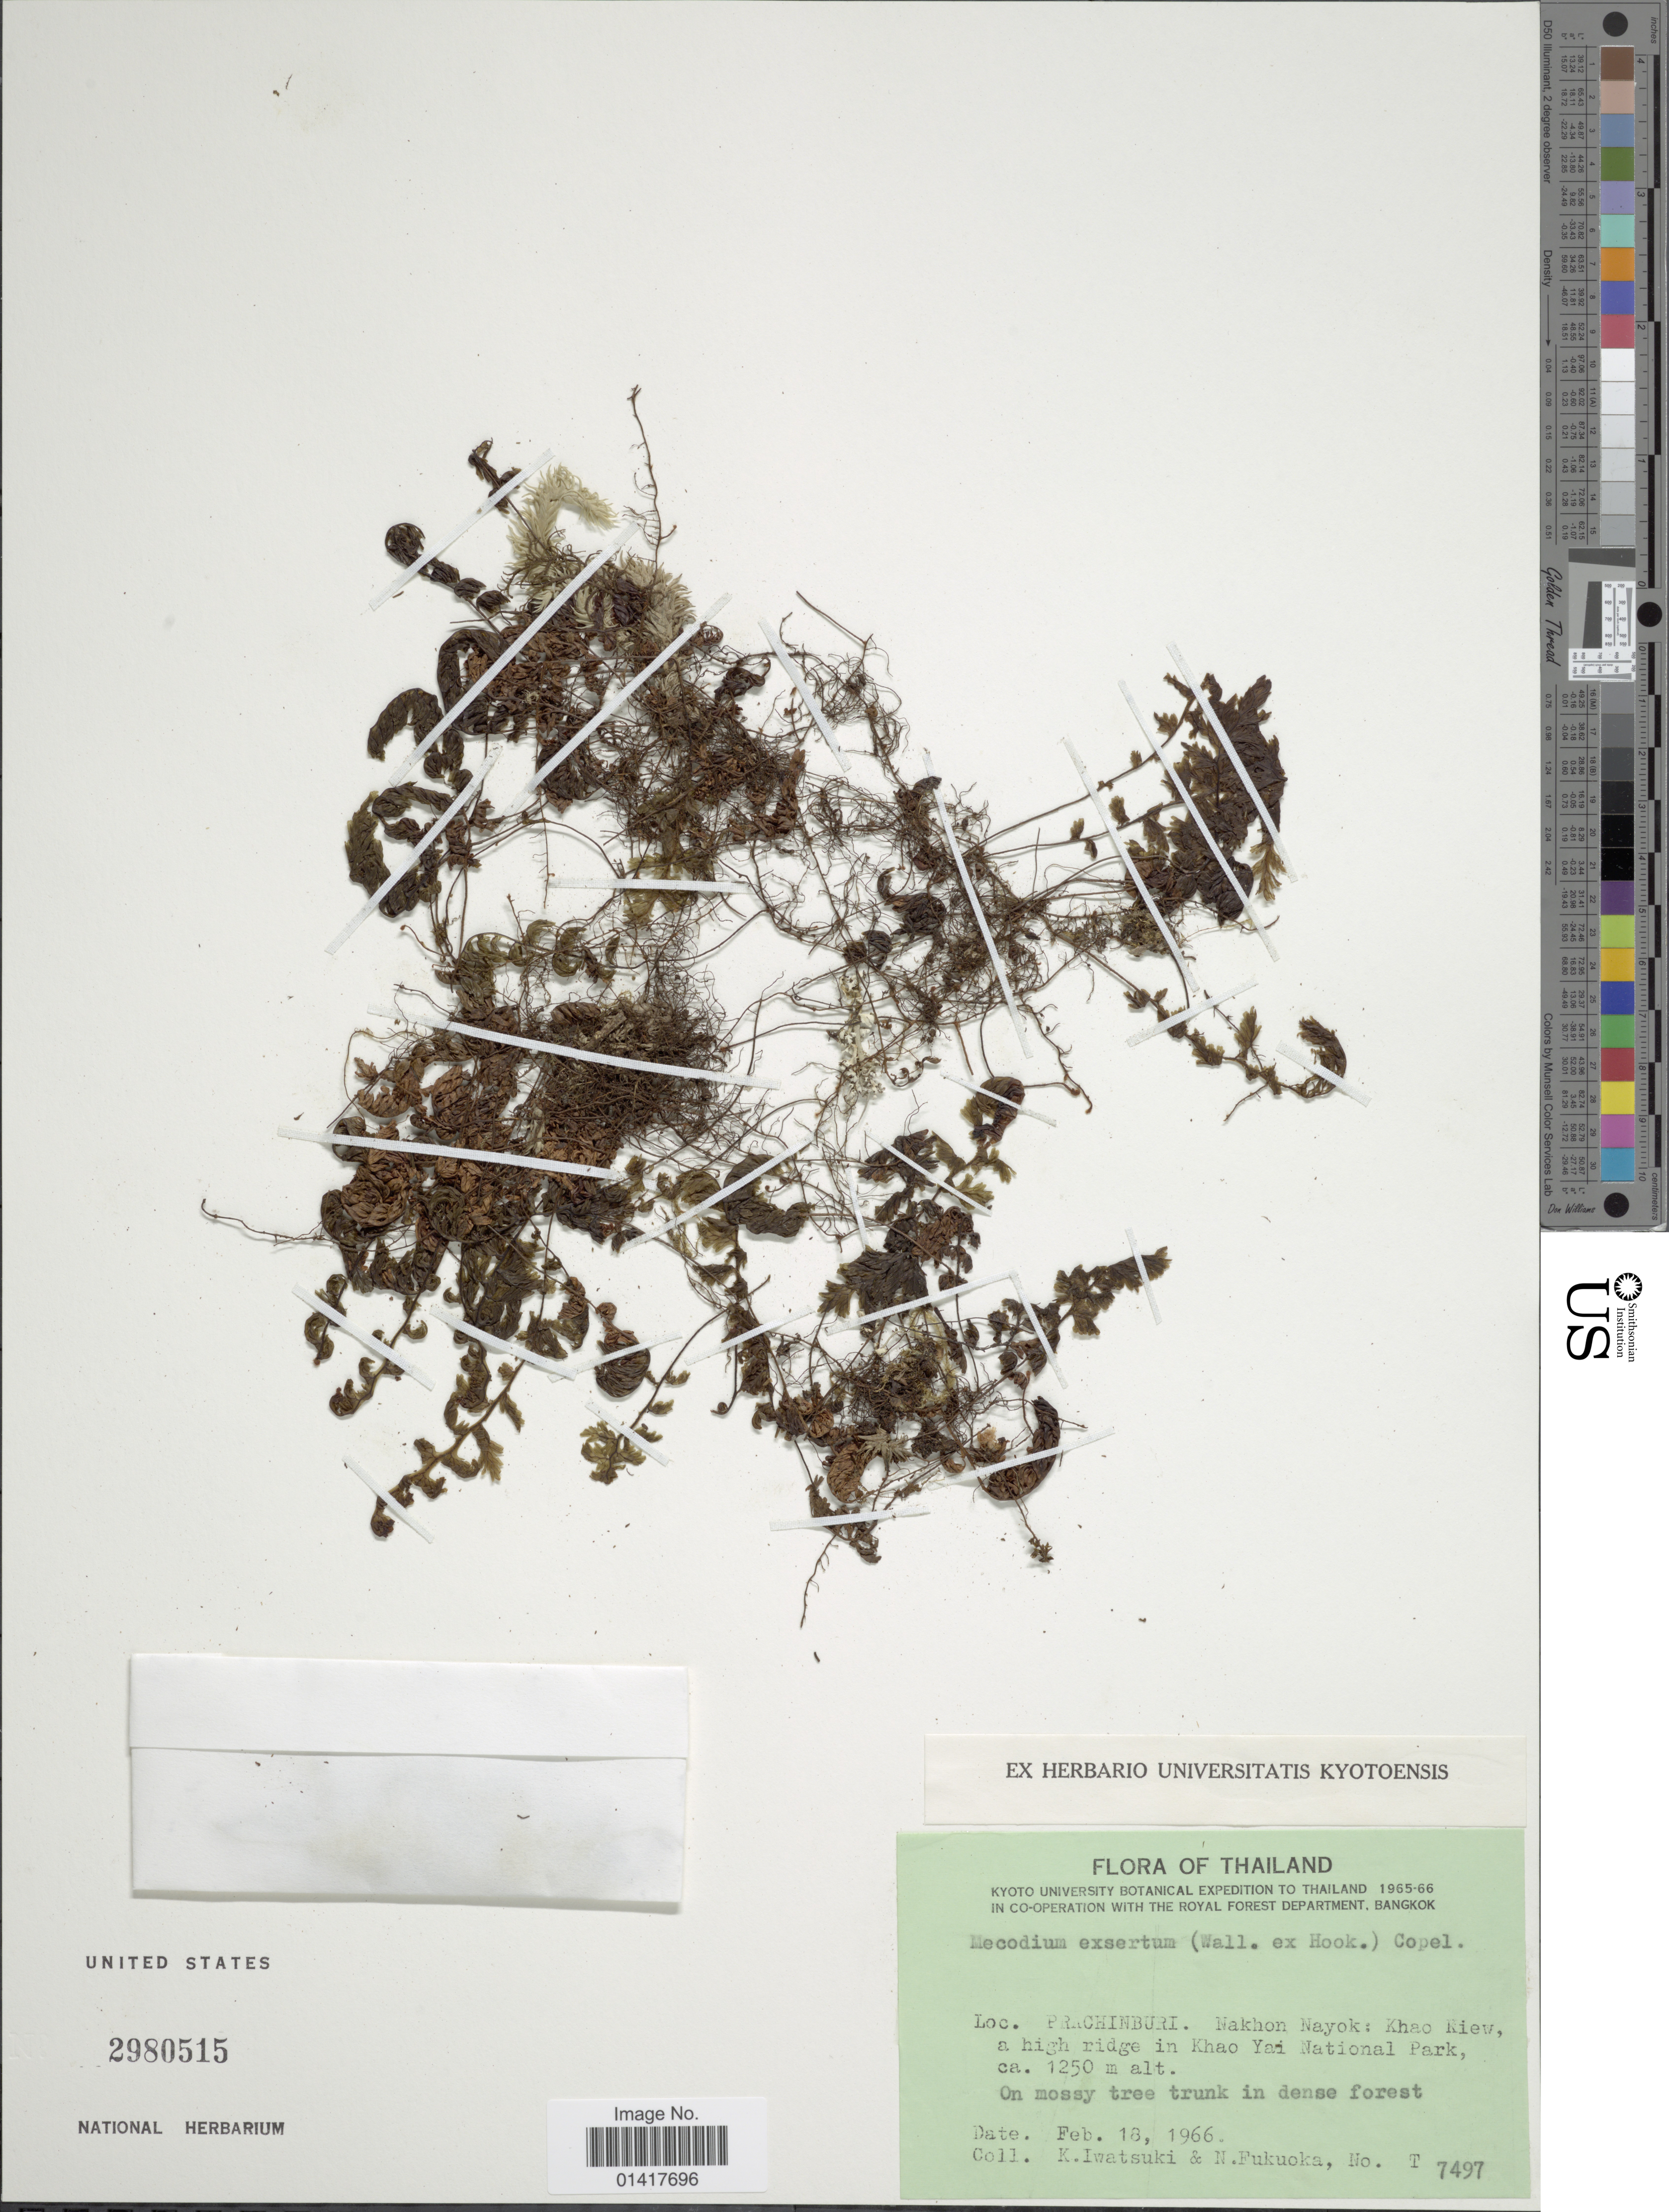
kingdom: Plantae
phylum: Tracheophyta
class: Polypodiopsida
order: Hymenophyllales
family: Hymenophyllaceae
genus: Hymenophyllum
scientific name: Hymenophyllum exsertum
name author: Wall. ex Hook.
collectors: K. Iwatsuki & N. Fukuoka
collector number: T 7497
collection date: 1966-02-18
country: Thailand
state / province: Prachin Buri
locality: Nakhon Nayuk: Khao Riew, a high ridge in Khai National Park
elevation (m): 1250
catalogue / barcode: US 2980515